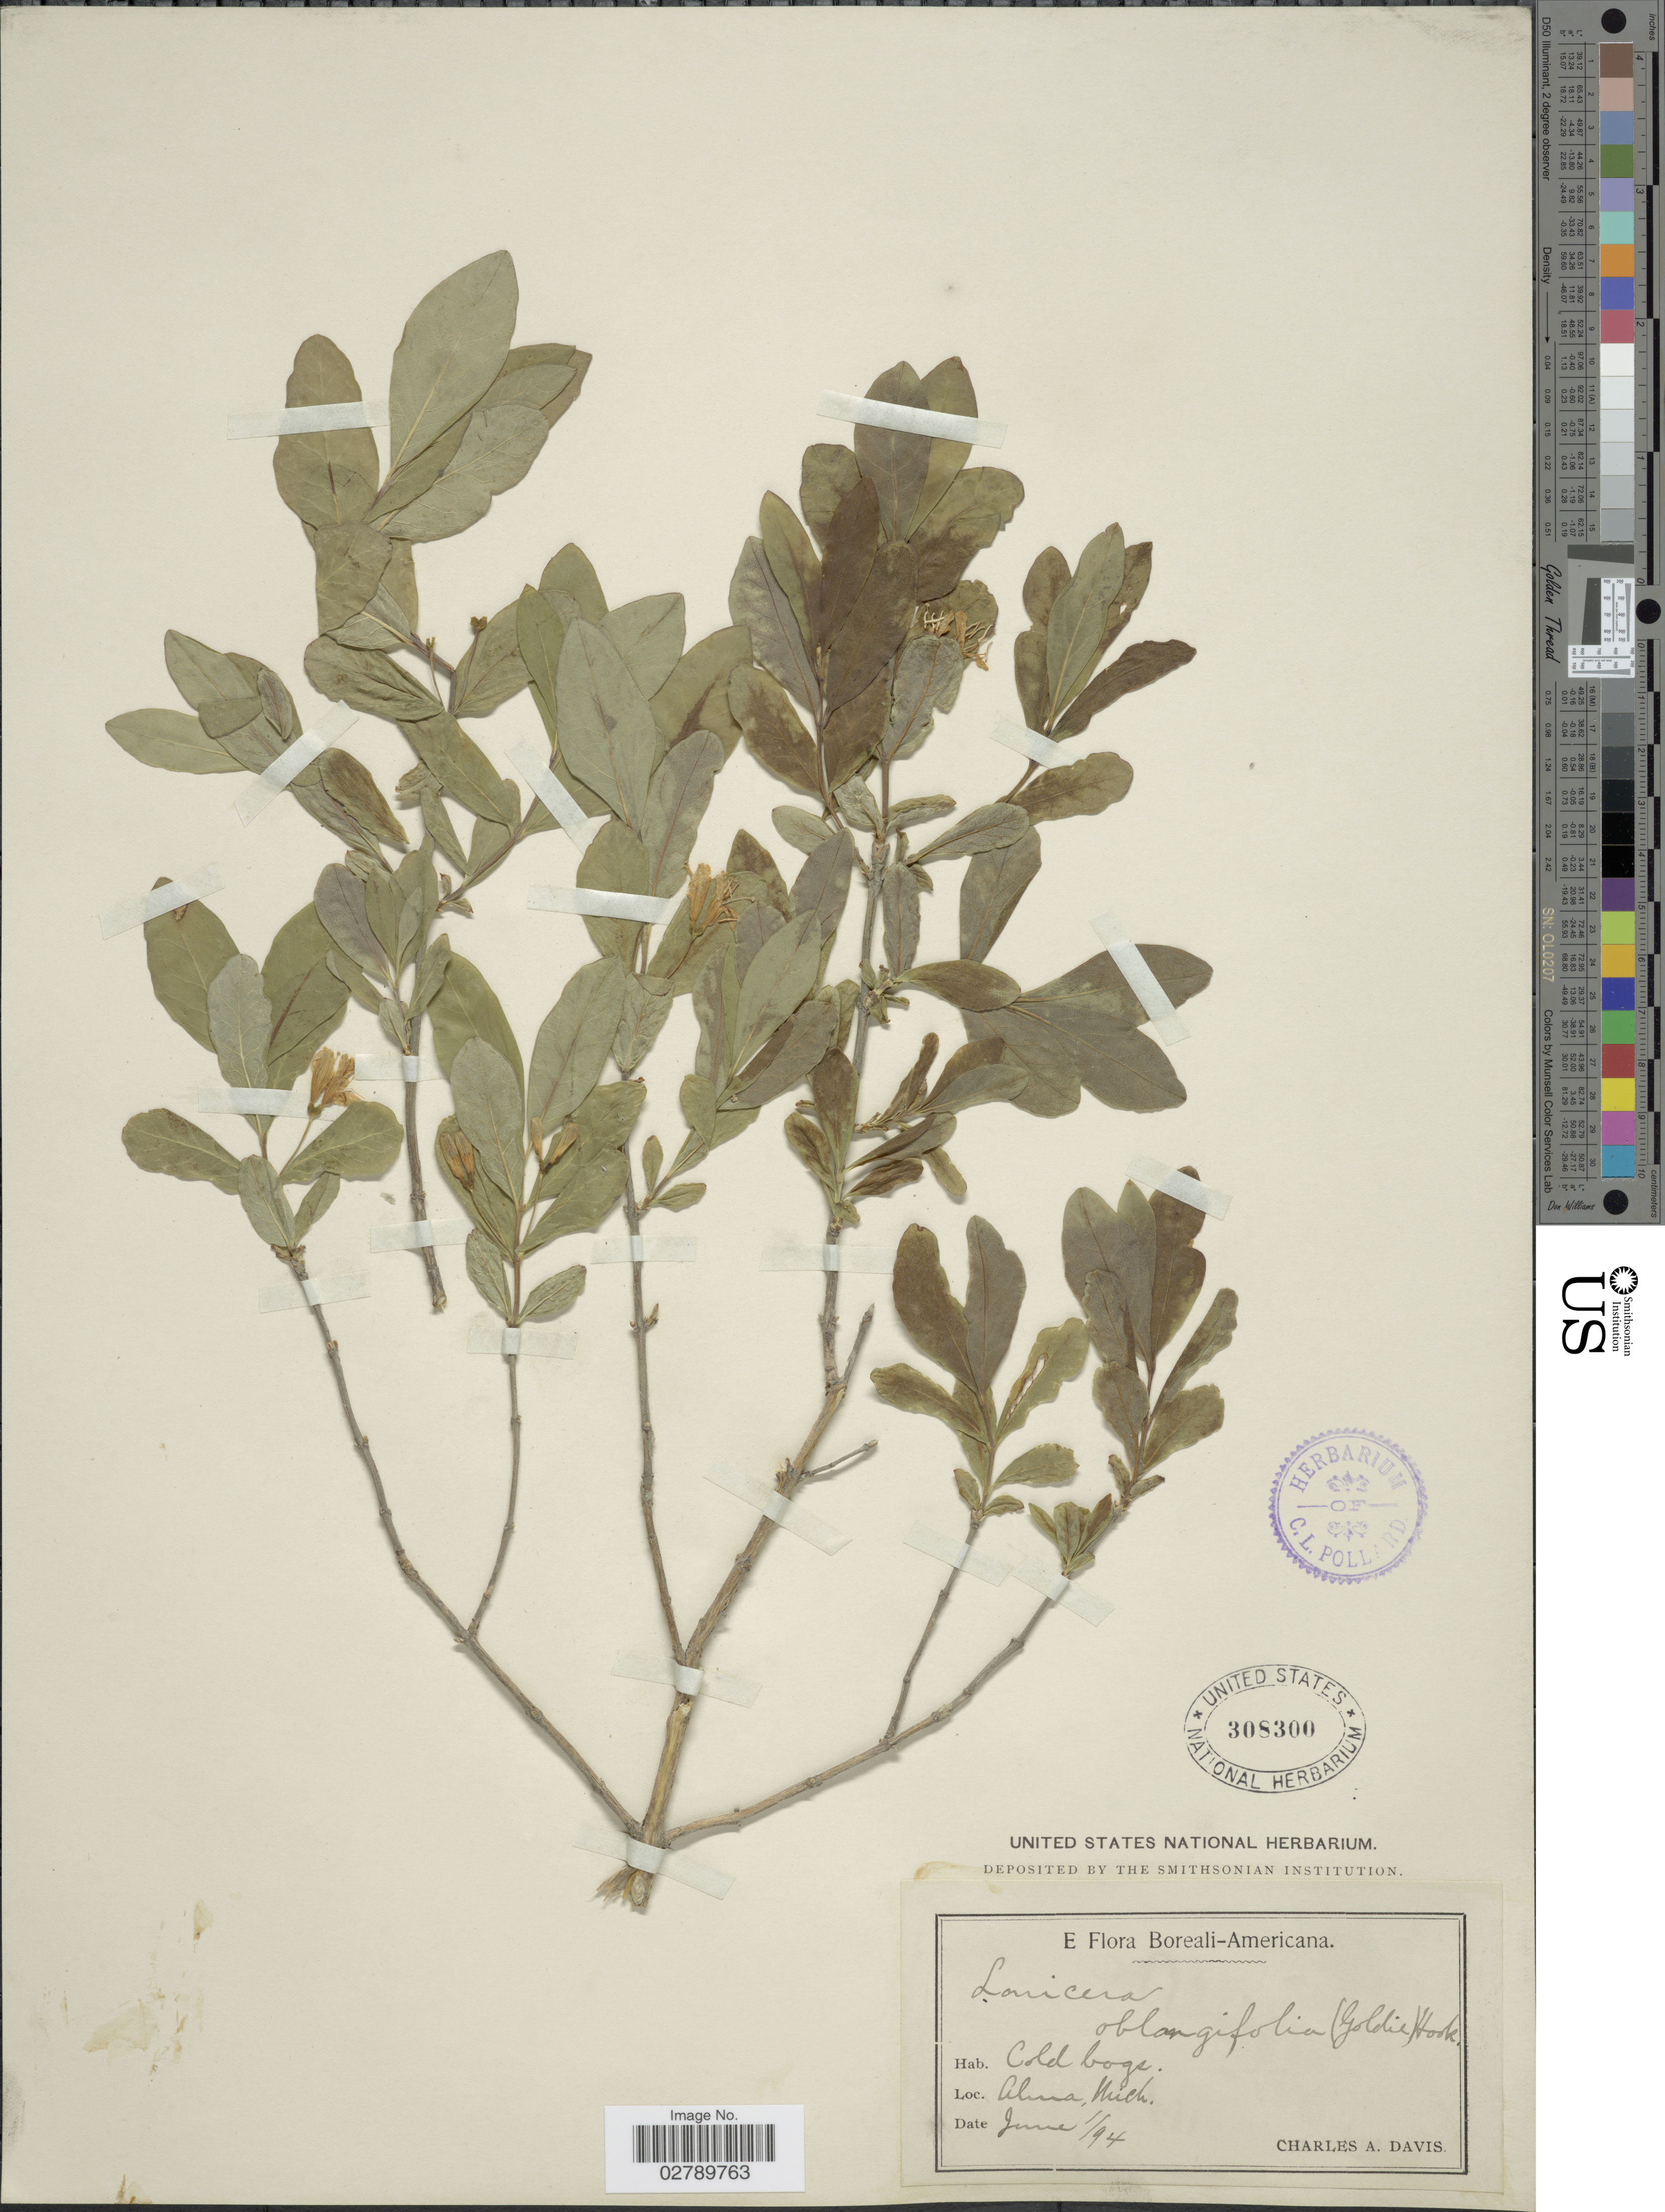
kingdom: Plantae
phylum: Tracheophyta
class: Magnoliopsida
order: Dipsacales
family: Caprifoliaceae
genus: Lonicera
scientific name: Lonicera oblongifolia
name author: Hook.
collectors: C. Davis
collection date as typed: Transcribed d/m/y: 1/6/94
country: United States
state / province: Michigan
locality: Alma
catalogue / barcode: US 308300